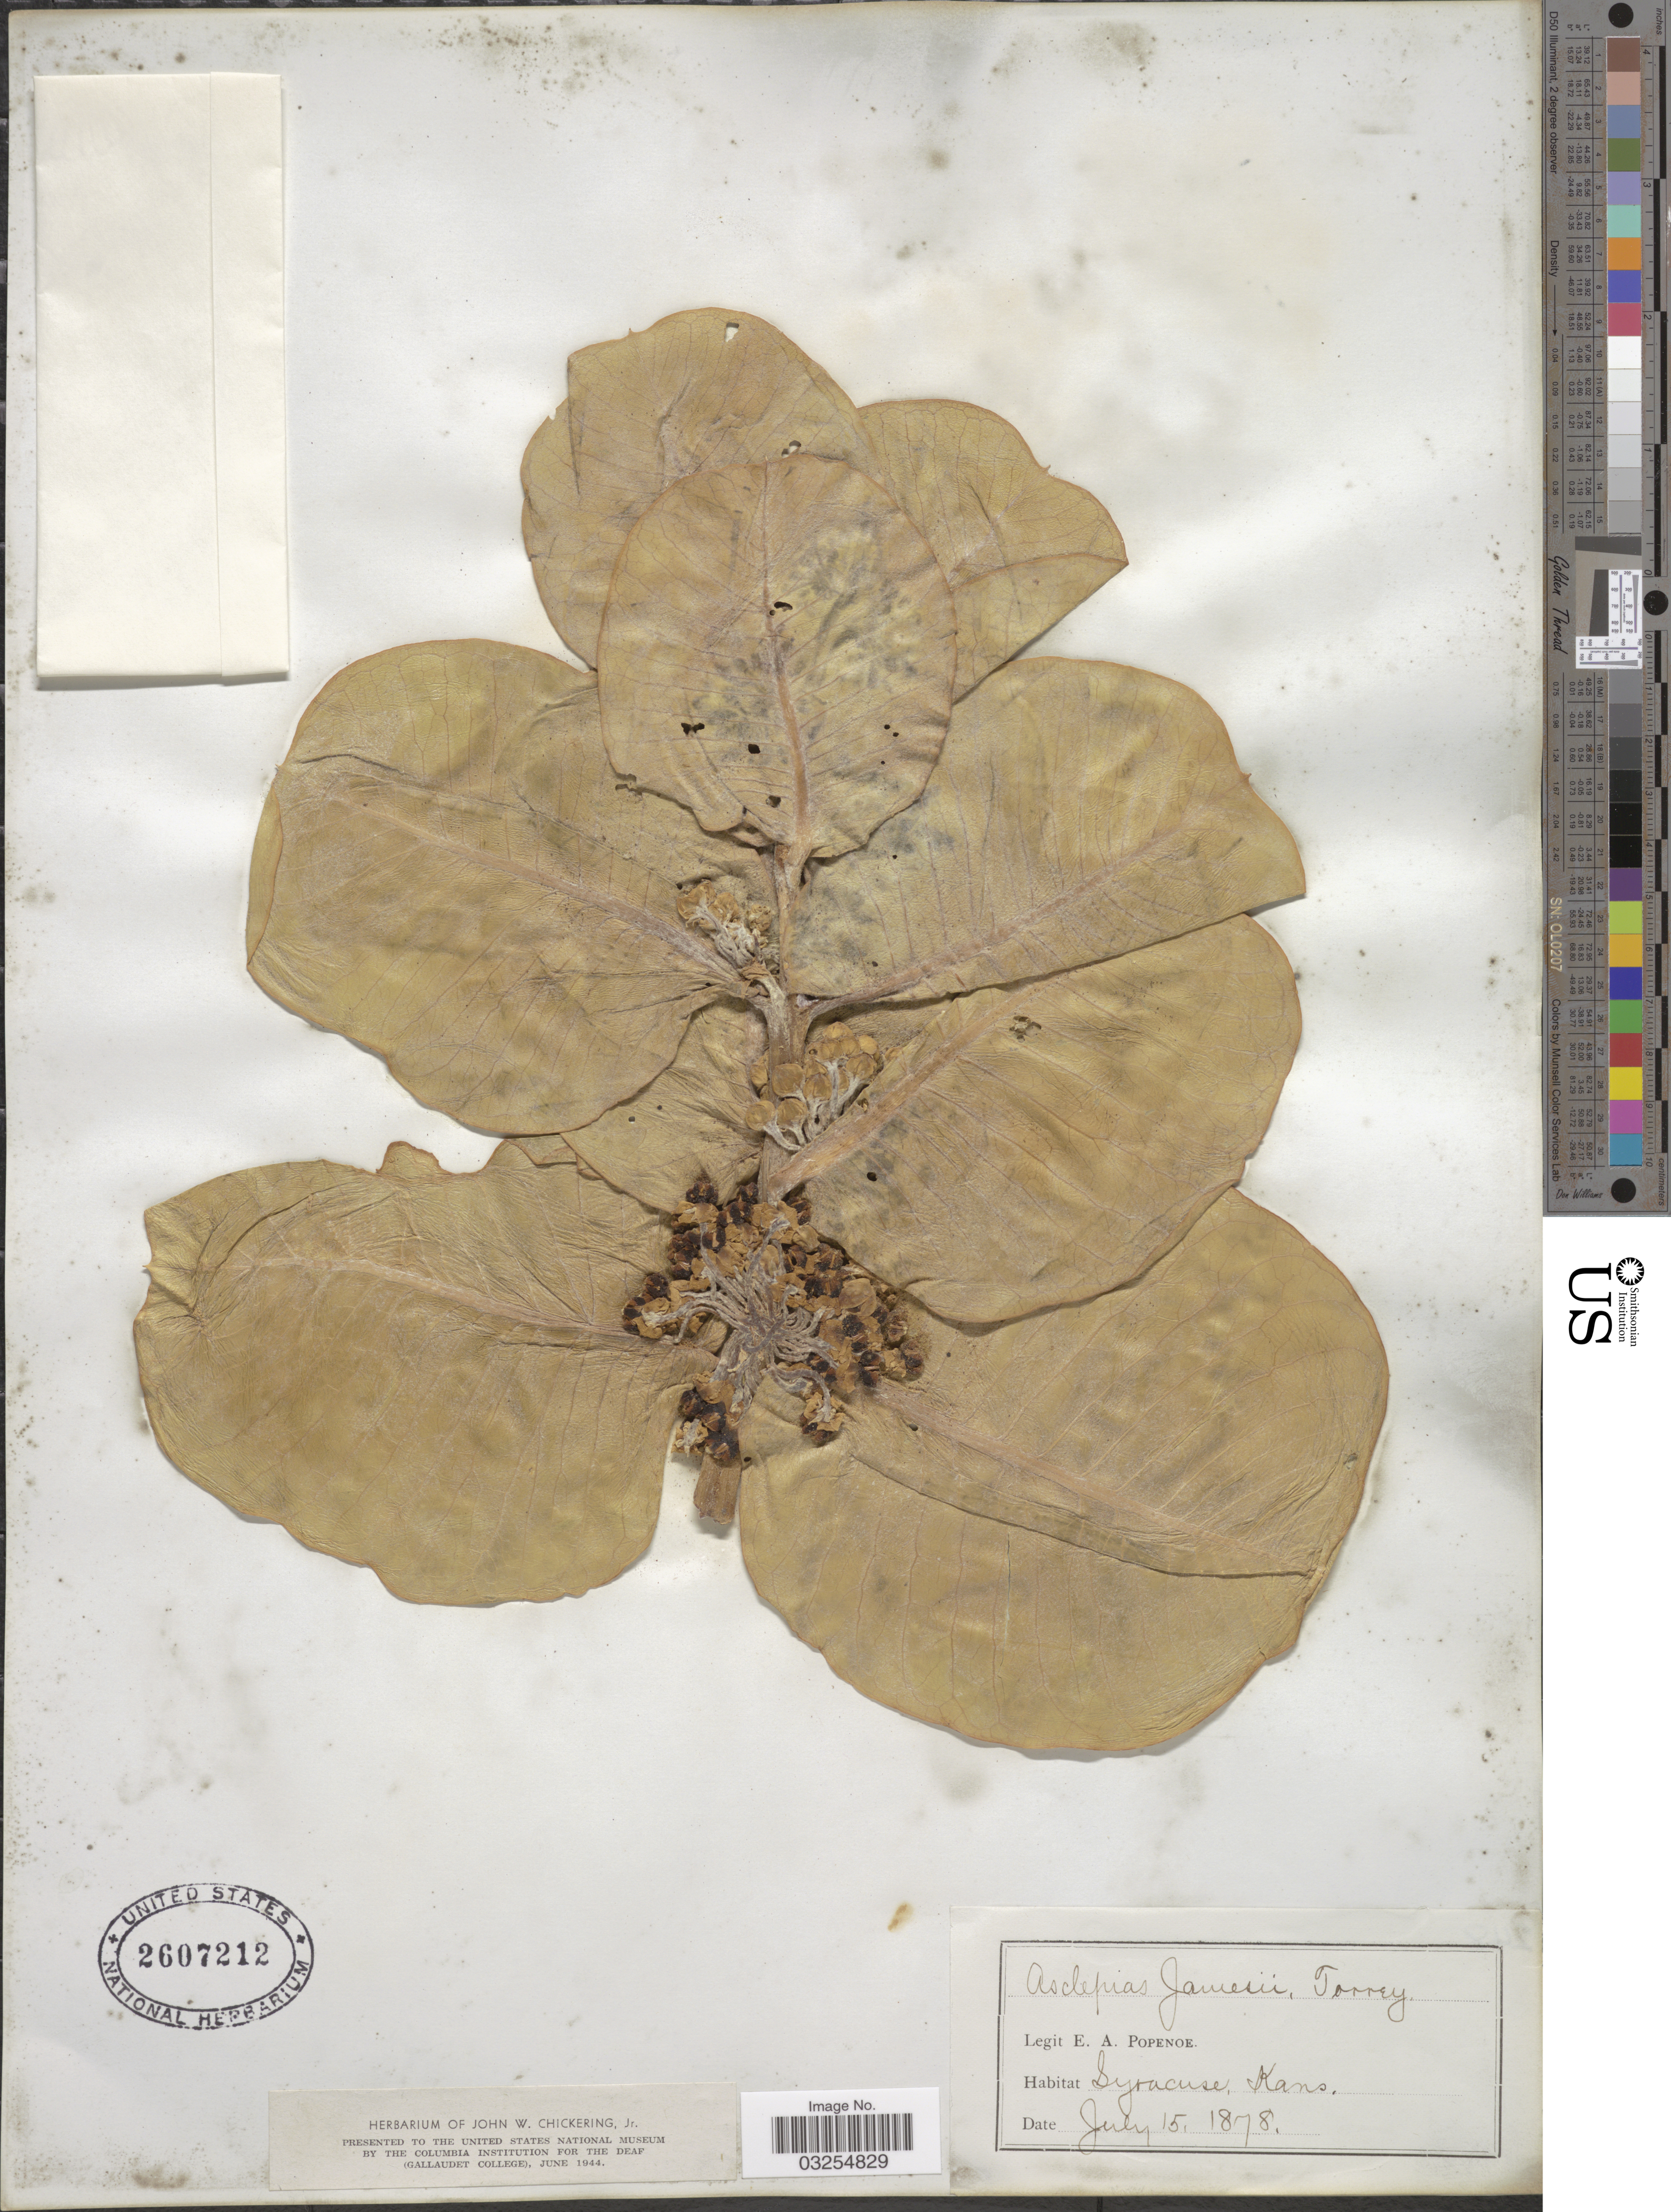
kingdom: Plantae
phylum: Tracheophyta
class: Magnoliopsida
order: Gentianales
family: Apocynaceae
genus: Asclepias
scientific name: Asclepias latifolia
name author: Torr.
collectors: E. A. Popenoe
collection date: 1878-07-15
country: United States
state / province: Kansas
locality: Syracuse.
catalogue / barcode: US 2607212